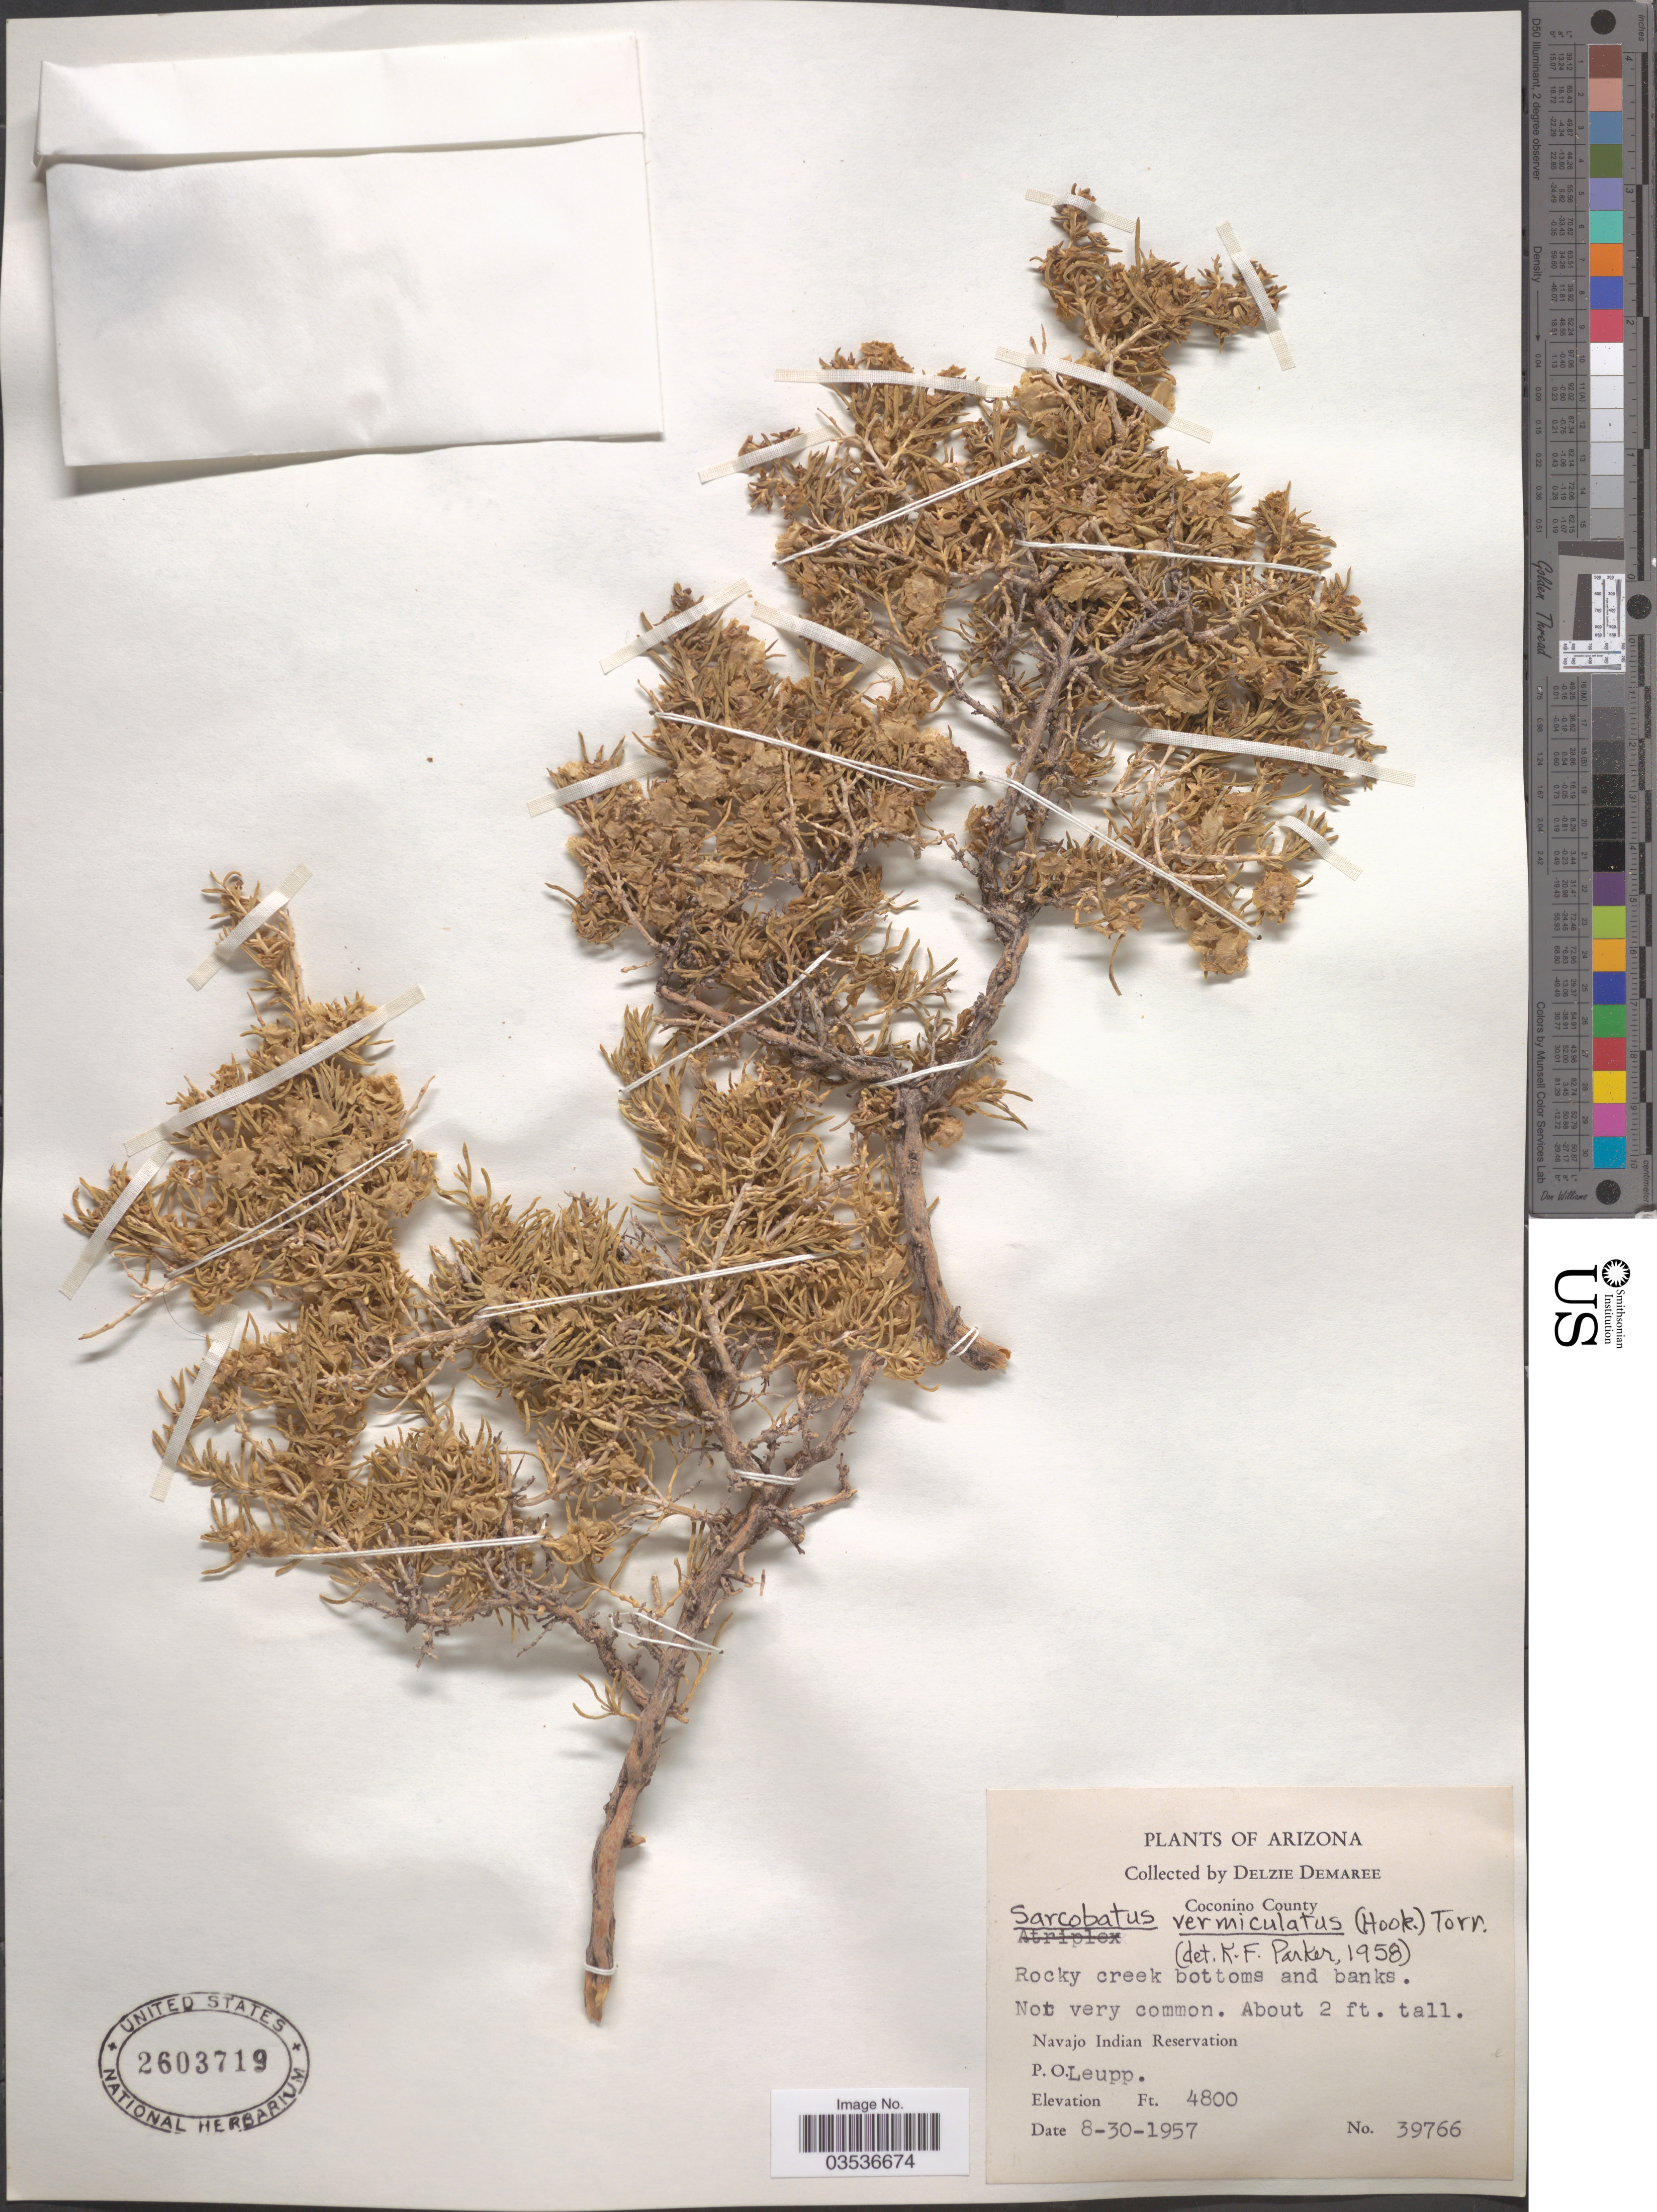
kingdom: Plantae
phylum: Tracheophyta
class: Magnoliopsida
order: Caryophyllales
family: Sarcobataceae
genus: Sarcobatus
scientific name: Sarcobatus vermiculatus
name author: (Hook.) Torr.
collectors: D. Demaree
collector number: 39766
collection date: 1957-08-30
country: United States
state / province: Arizona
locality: Coconino County. Rocky creek bottoms and banks. Navajo Indian Reservation. P.O. Leupp.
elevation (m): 1463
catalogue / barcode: US 2603719